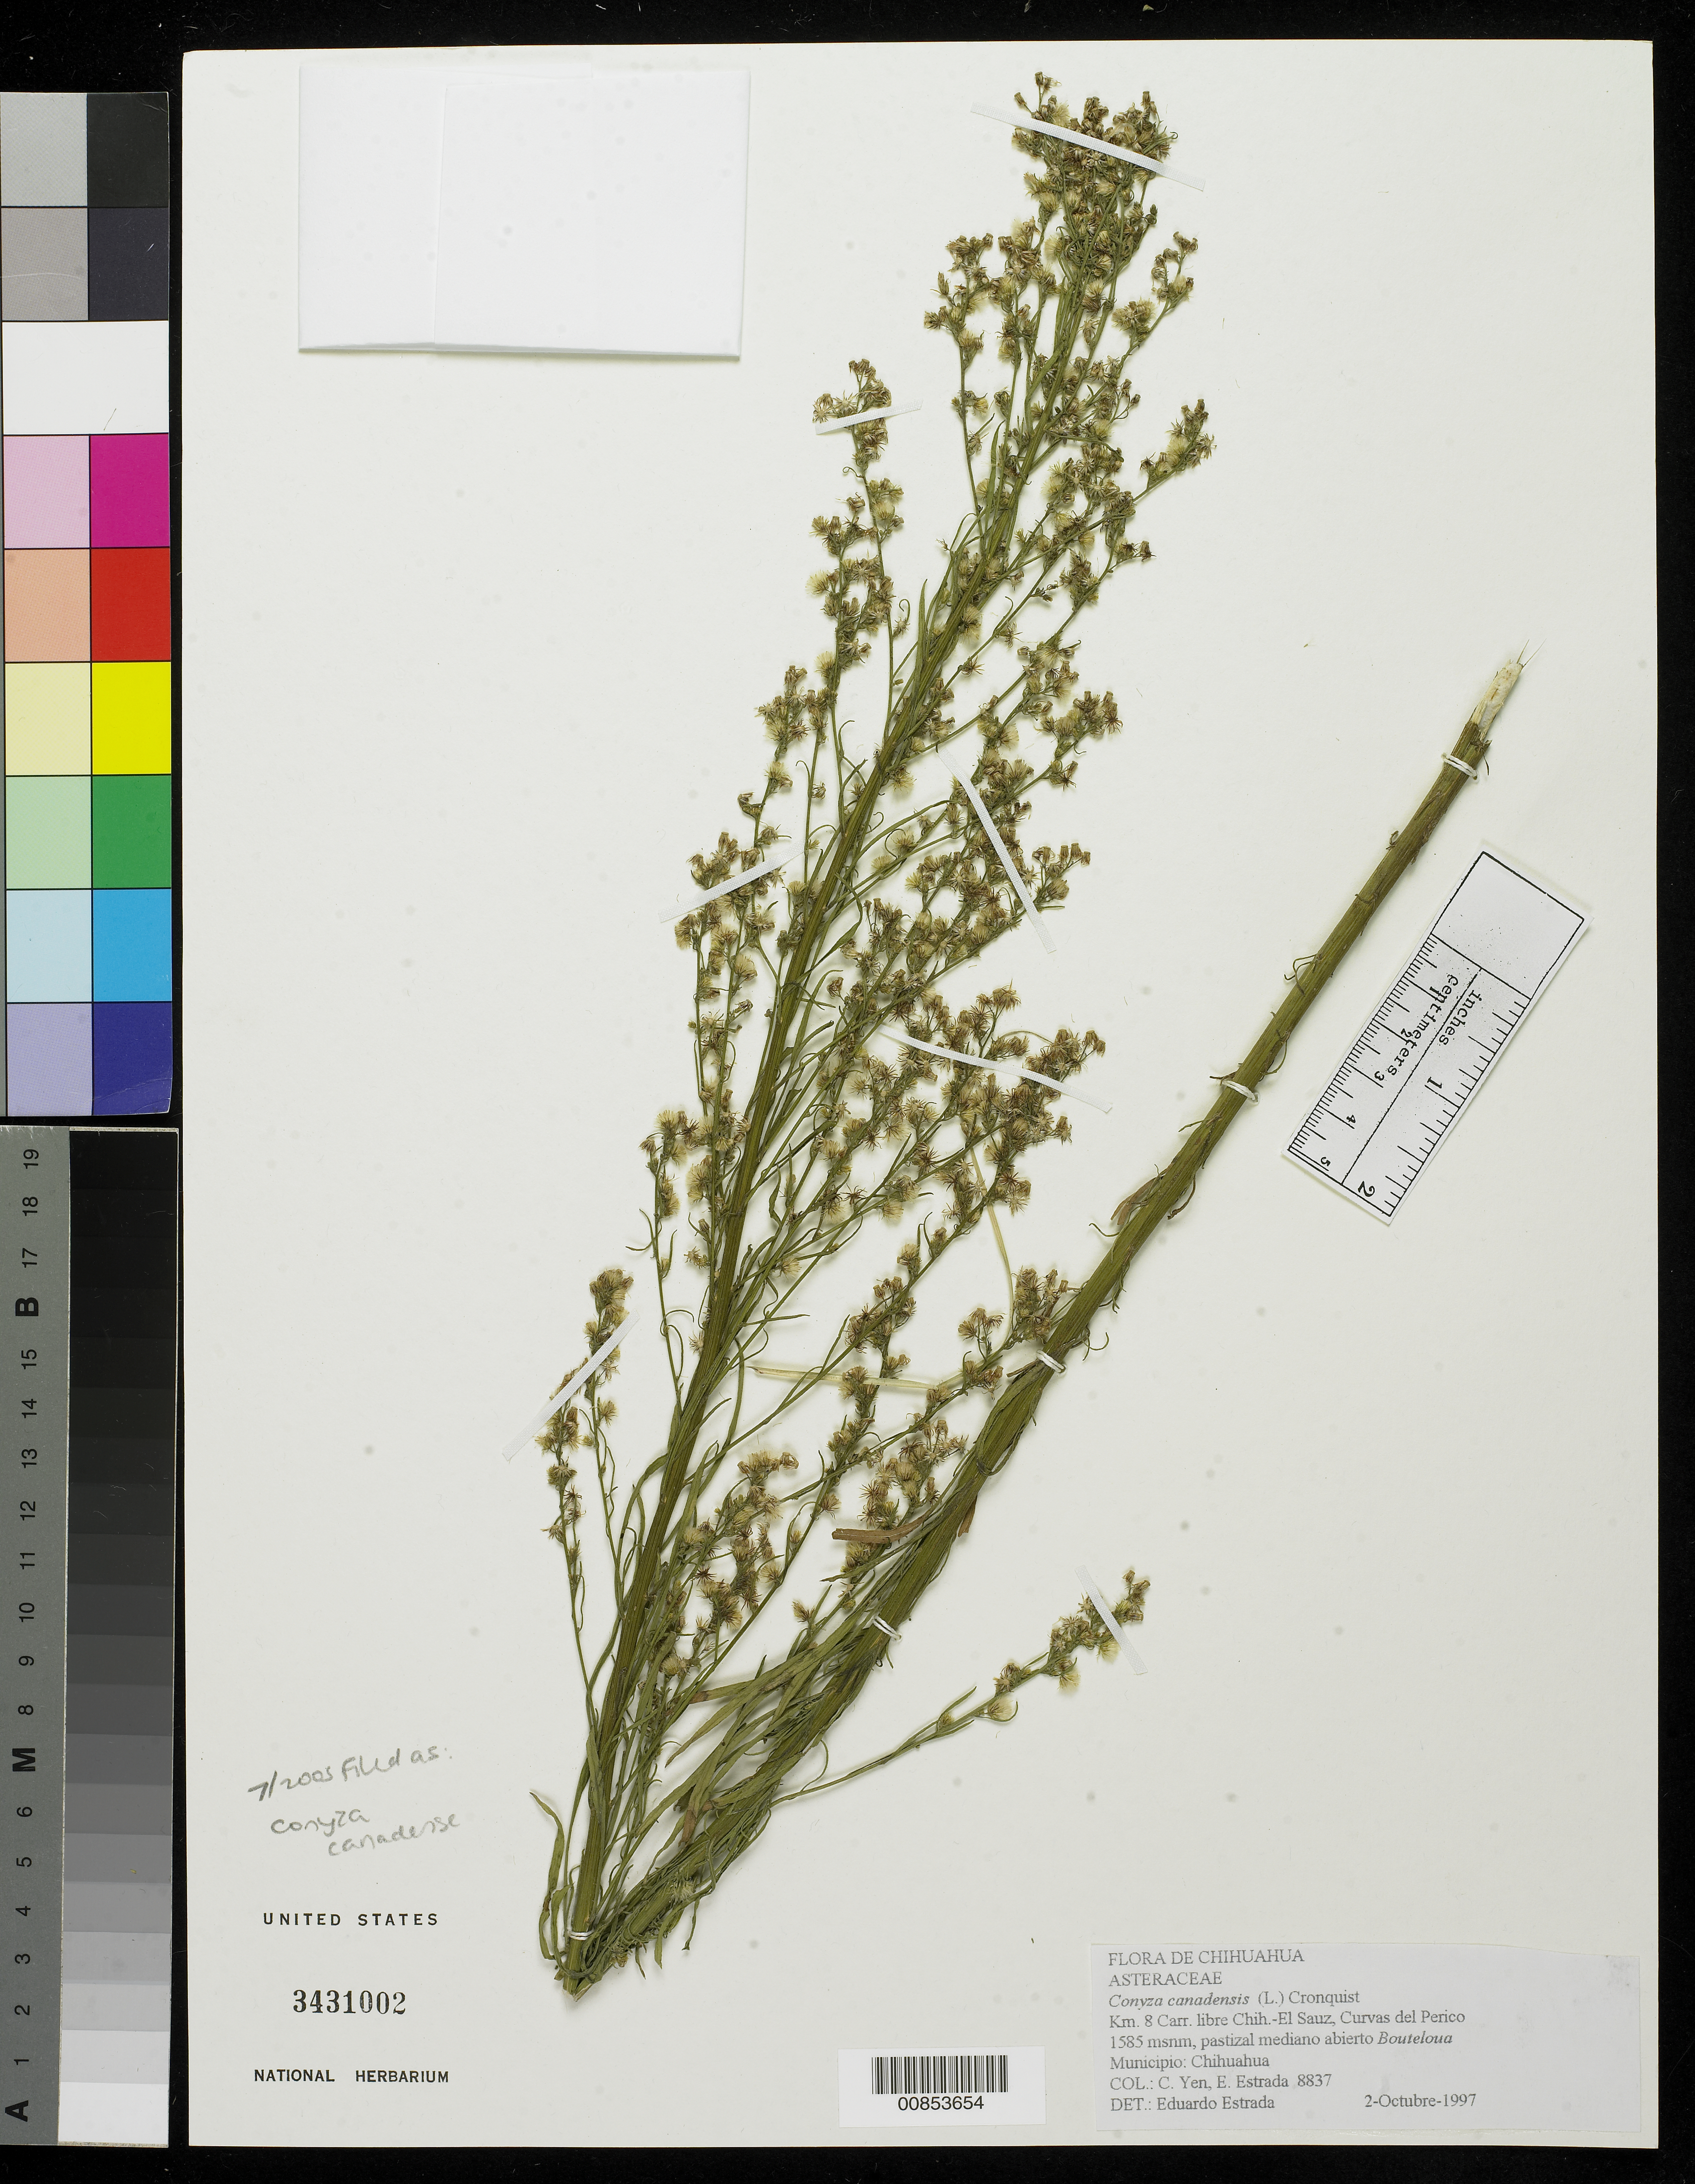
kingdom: Plantae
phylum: Tracheophyta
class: Magnoliopsida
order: Asterales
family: Asteraceae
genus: Conyza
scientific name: Conyza canadensis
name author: (L.) Cronq.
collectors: Y. C. Yang & E. Estrada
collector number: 8837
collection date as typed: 02 Oct 1997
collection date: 1997-10-02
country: Mexico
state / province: Chihuahua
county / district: Chihuahua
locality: Km. 8 Carr. Libre Chih-El Sauz, Curvas del Perico.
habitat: Pastizal mediano abierto Bouteloua.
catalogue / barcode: US 3431002